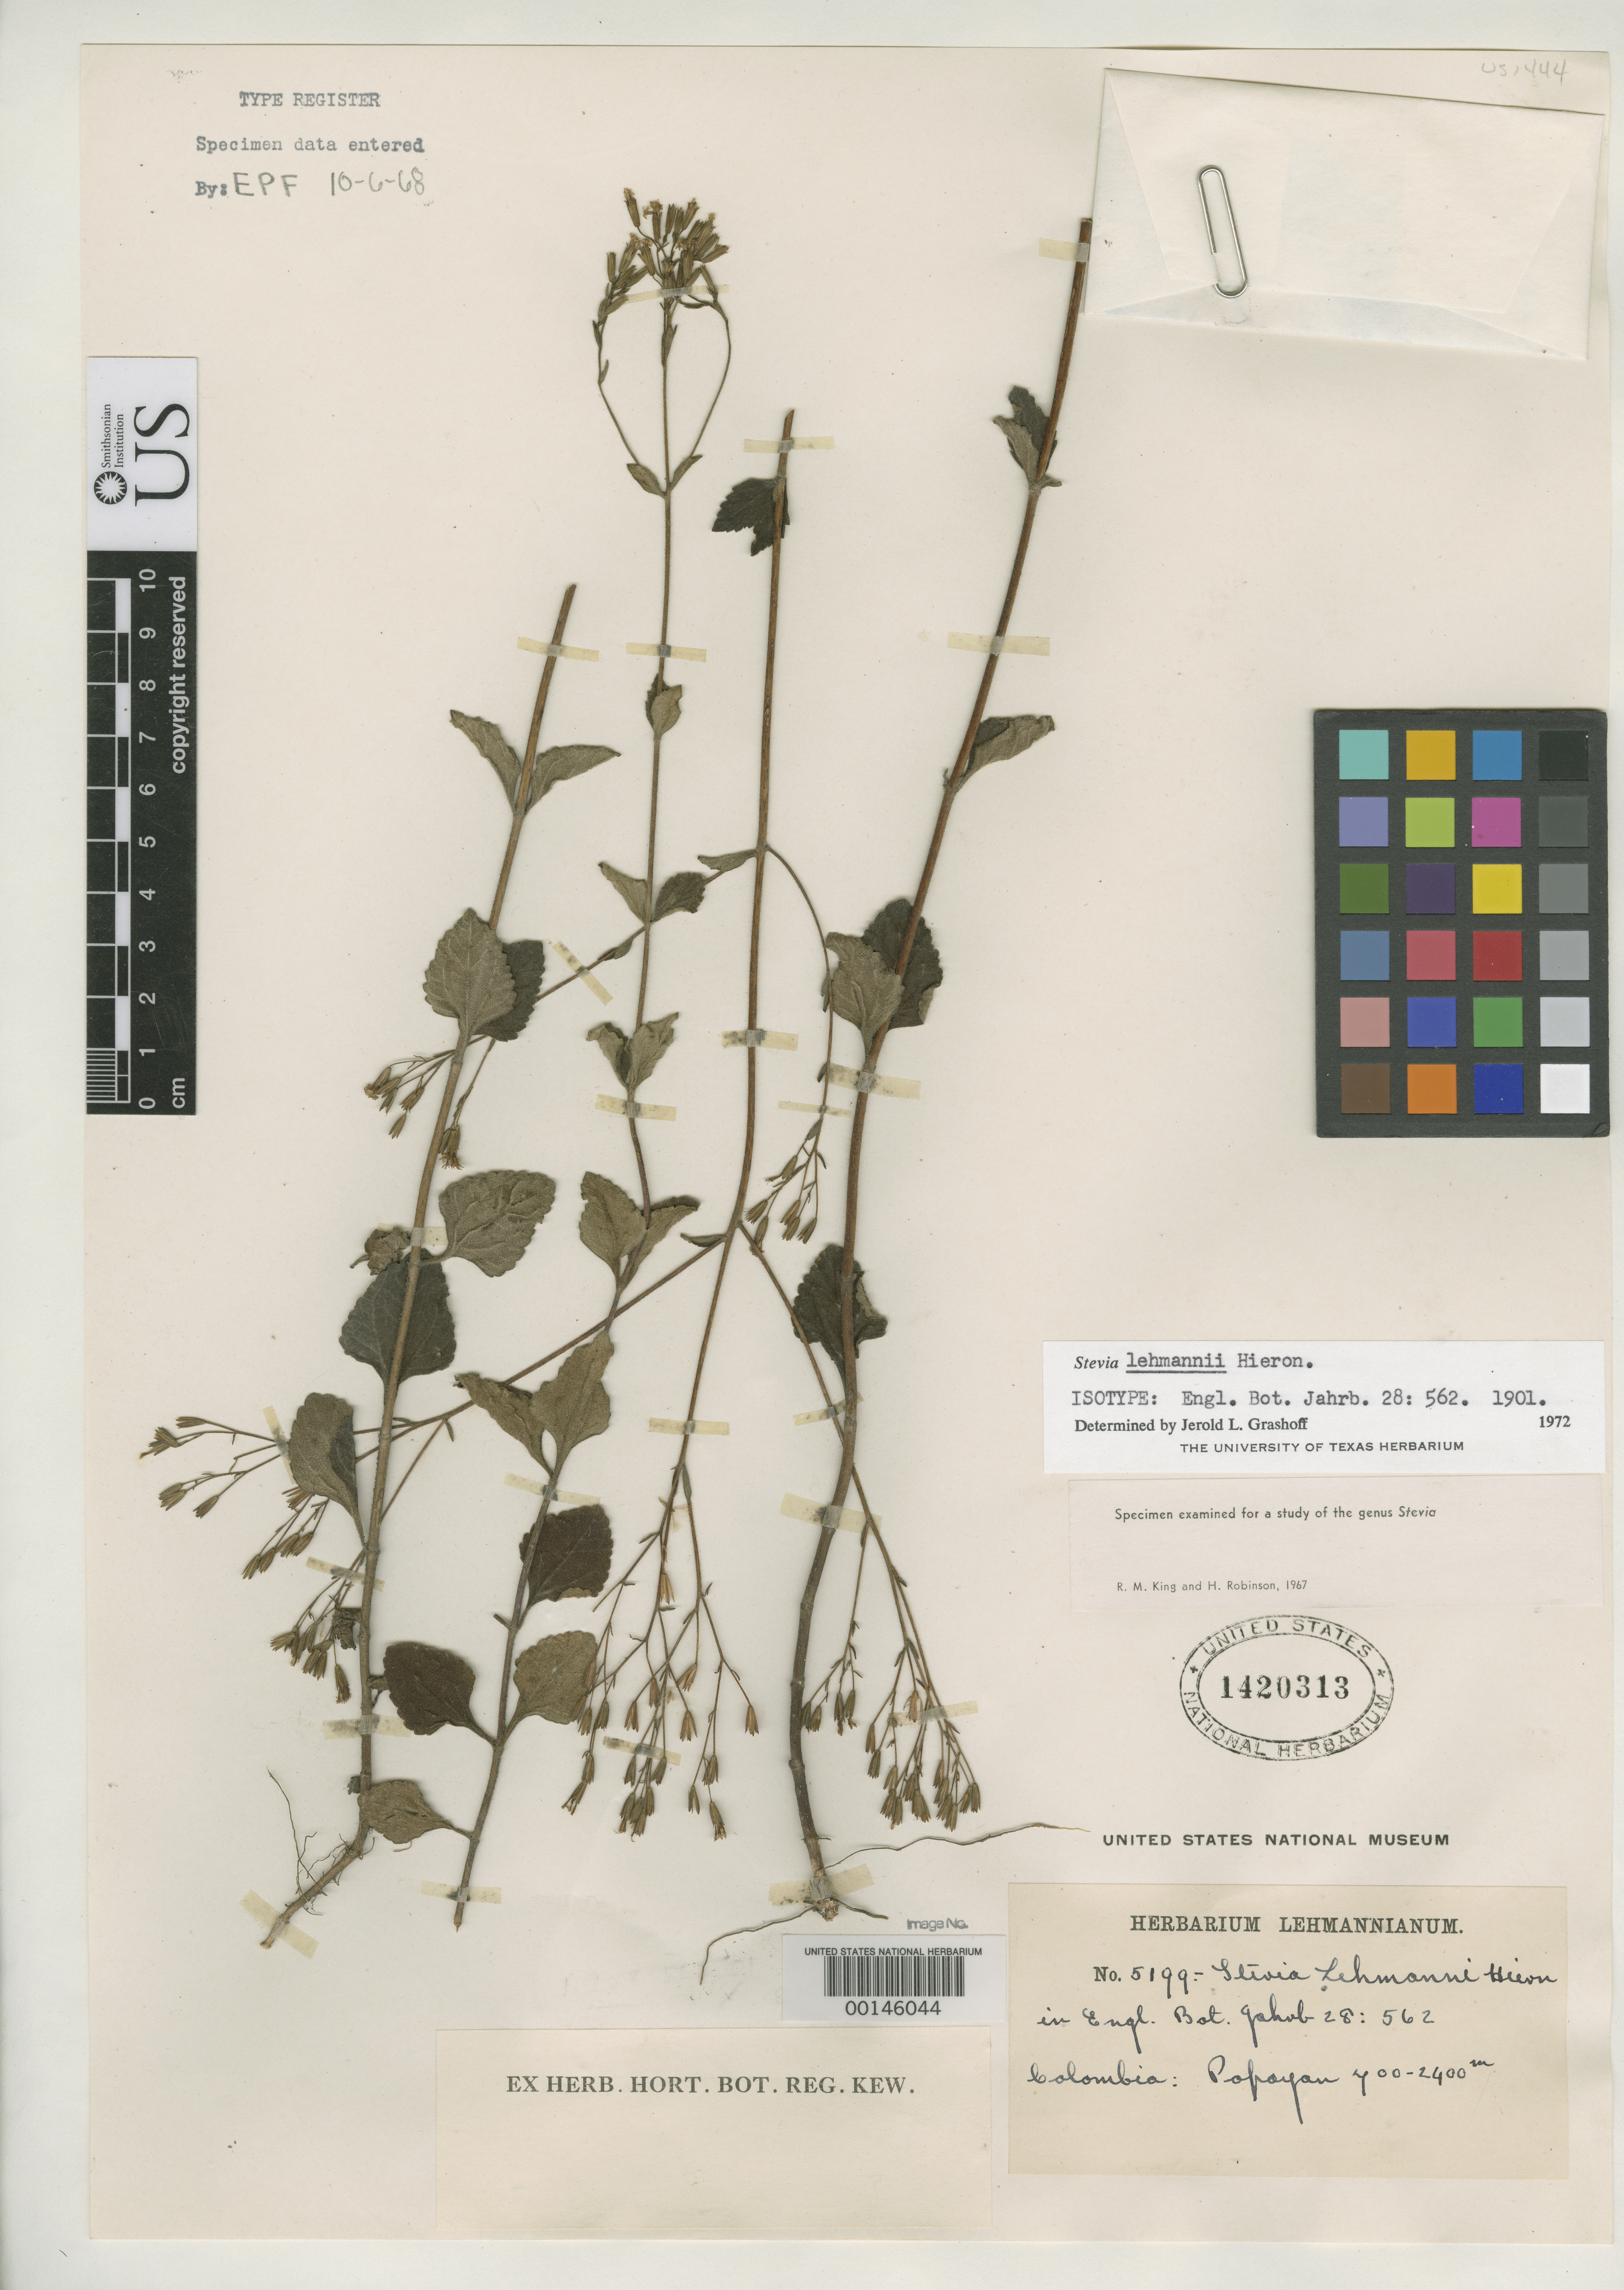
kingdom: Plantae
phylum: Tracheophyta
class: Magnoliopsida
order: Asterales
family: Asteraceae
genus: Stevia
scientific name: Stevia lehmannii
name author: Hieron.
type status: Isotype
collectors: F. C. Lehmann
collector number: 5199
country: Colombia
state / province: Cauca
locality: Popayan.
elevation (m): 1700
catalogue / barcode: US 1420313